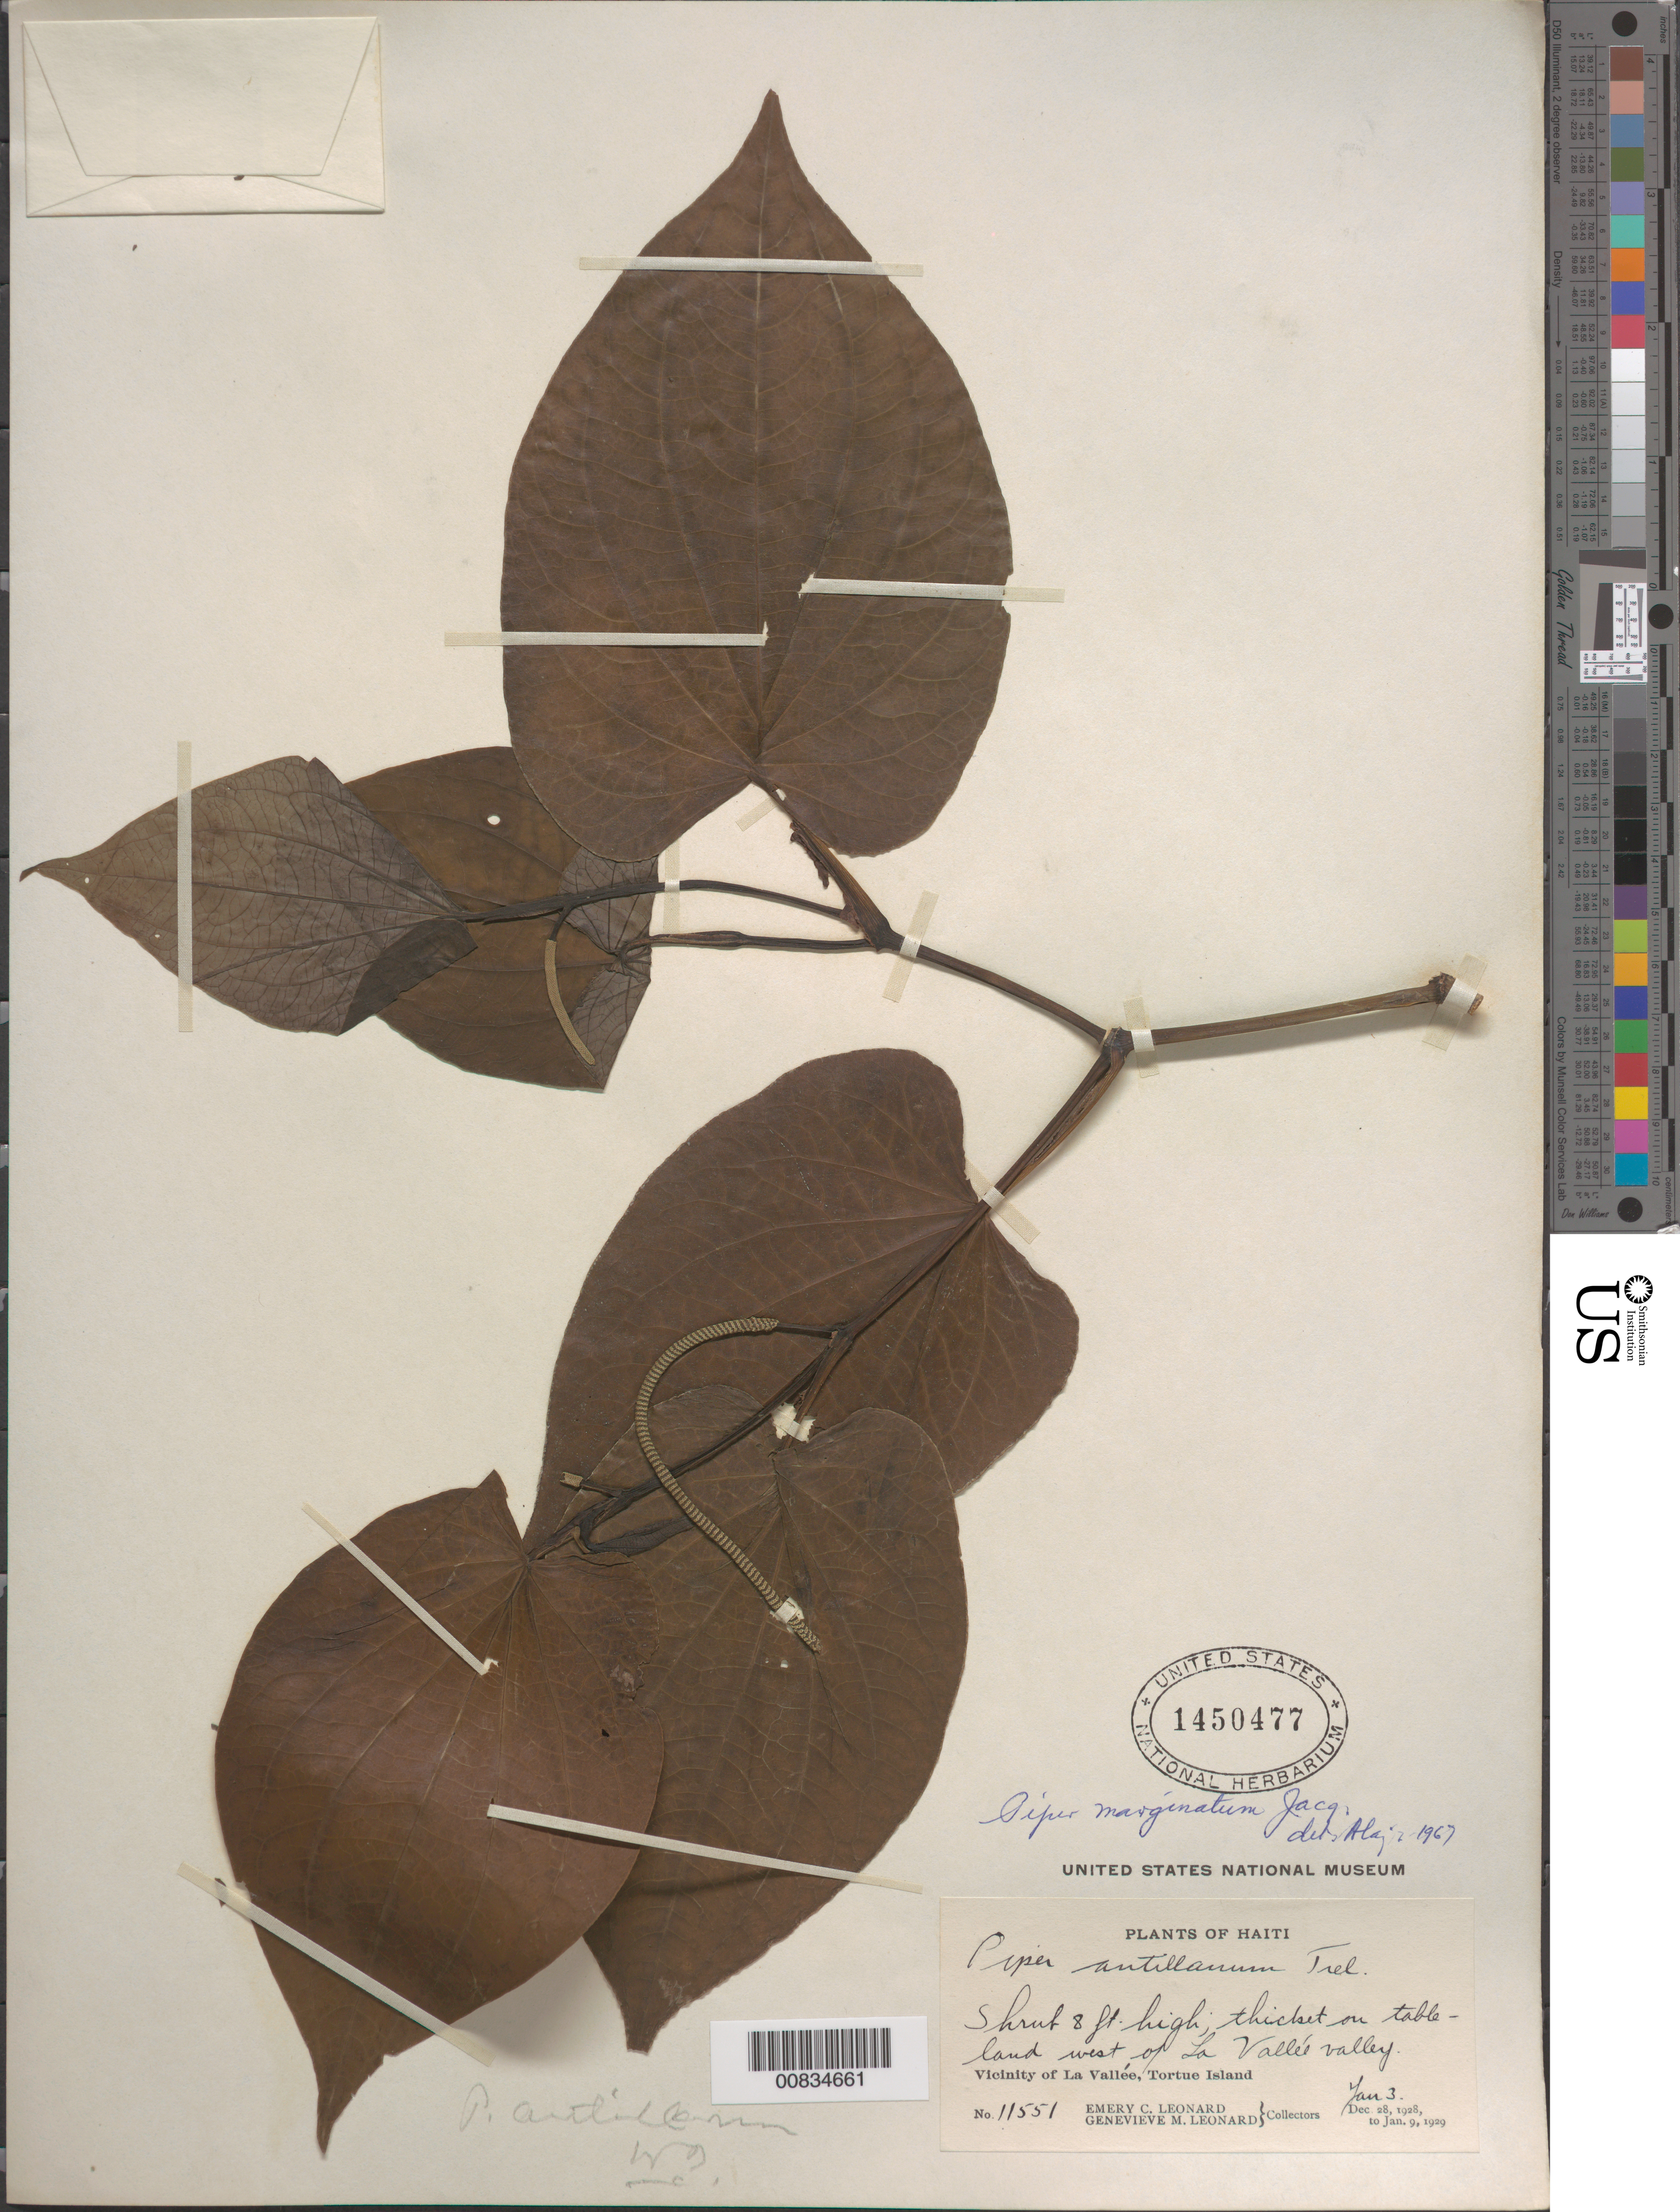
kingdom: Plantae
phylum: Tracheophyta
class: Magnoliopsida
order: Piperales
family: Piperaceae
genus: Piper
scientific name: Piper marginatum var. domatiiferum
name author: Trel.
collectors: E. C. Leonard & G. M. Leonard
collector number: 11551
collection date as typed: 03 Jan 1929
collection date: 1929-01-03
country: Haiti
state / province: Nord-Óuest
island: Île de la Tortue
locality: Vicinity of La Vallée, Tortue Island. Table-land west of La Vallée valley.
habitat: Thicket on table-land.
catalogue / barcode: US 1450477